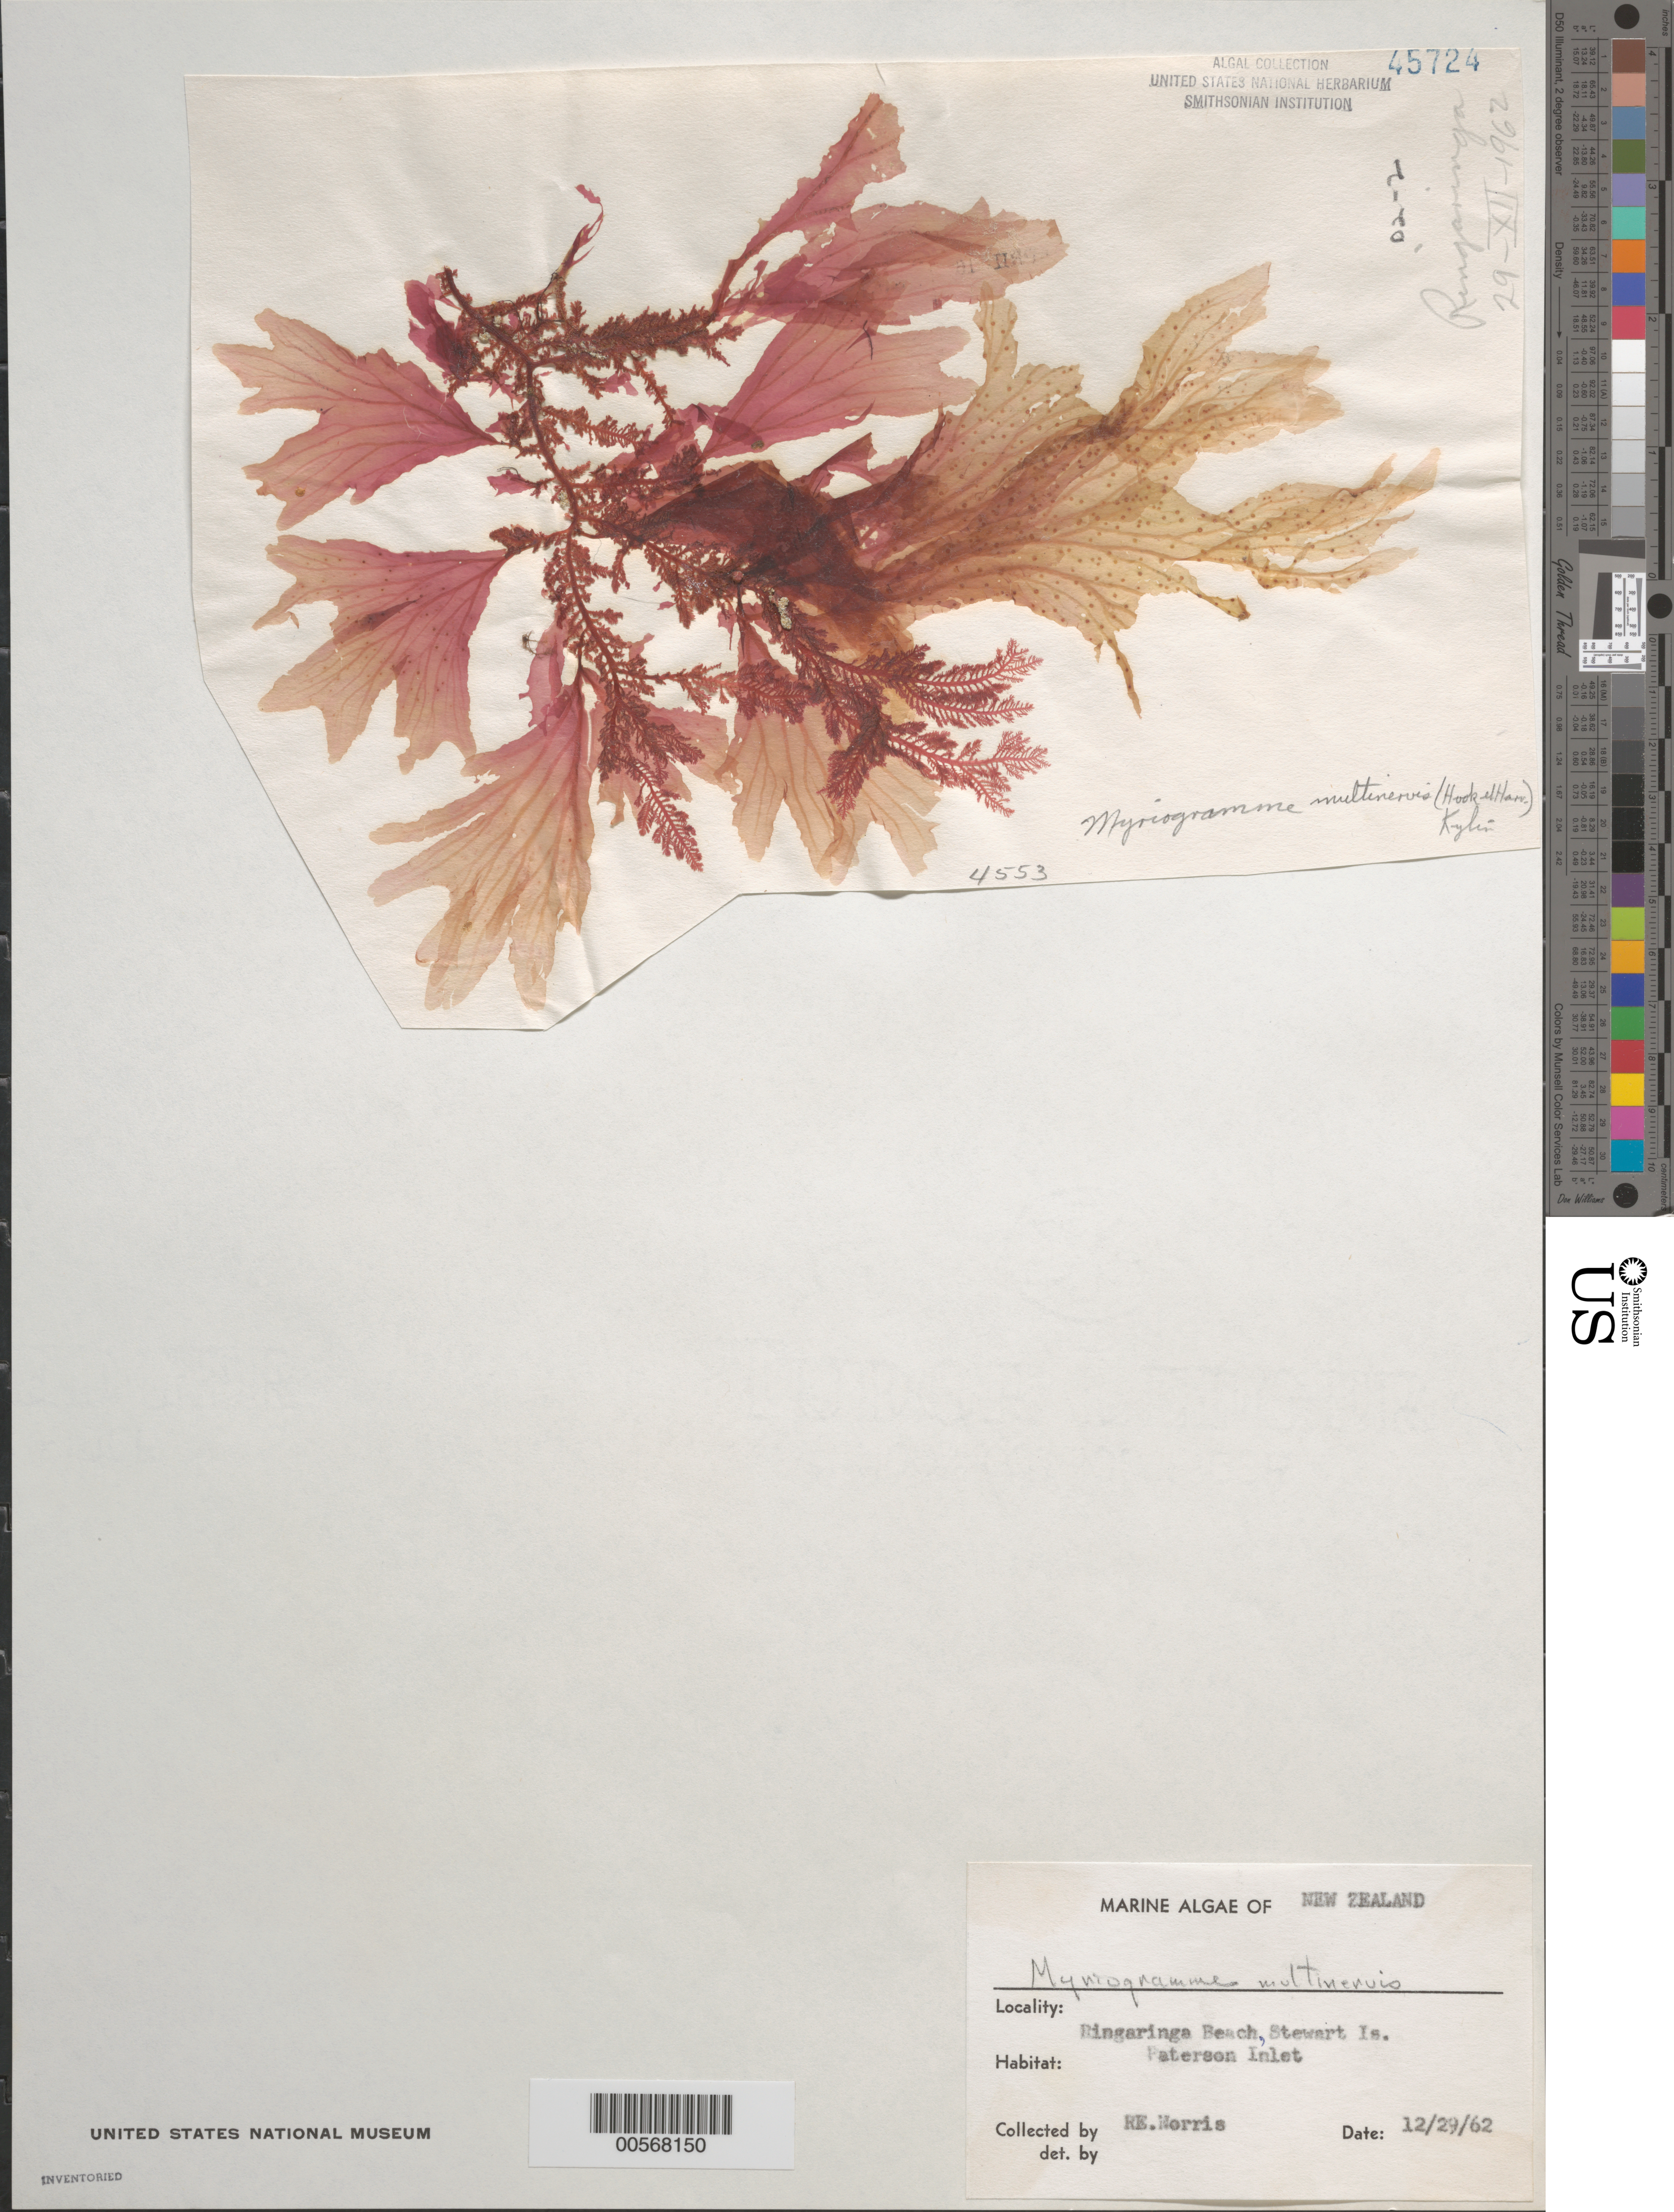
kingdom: Plantae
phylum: Rhodophyta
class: Florideophyceae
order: Ceramiales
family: Delesseriaceae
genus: Schizoseris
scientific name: Schizoseris dichotoma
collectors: R. E. Norris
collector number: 4553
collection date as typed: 29 Dec 1962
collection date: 1962-12-29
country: New Zealand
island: Stewart Island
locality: Ringaringa Beach, Paterson Inlet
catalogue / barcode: US 45724